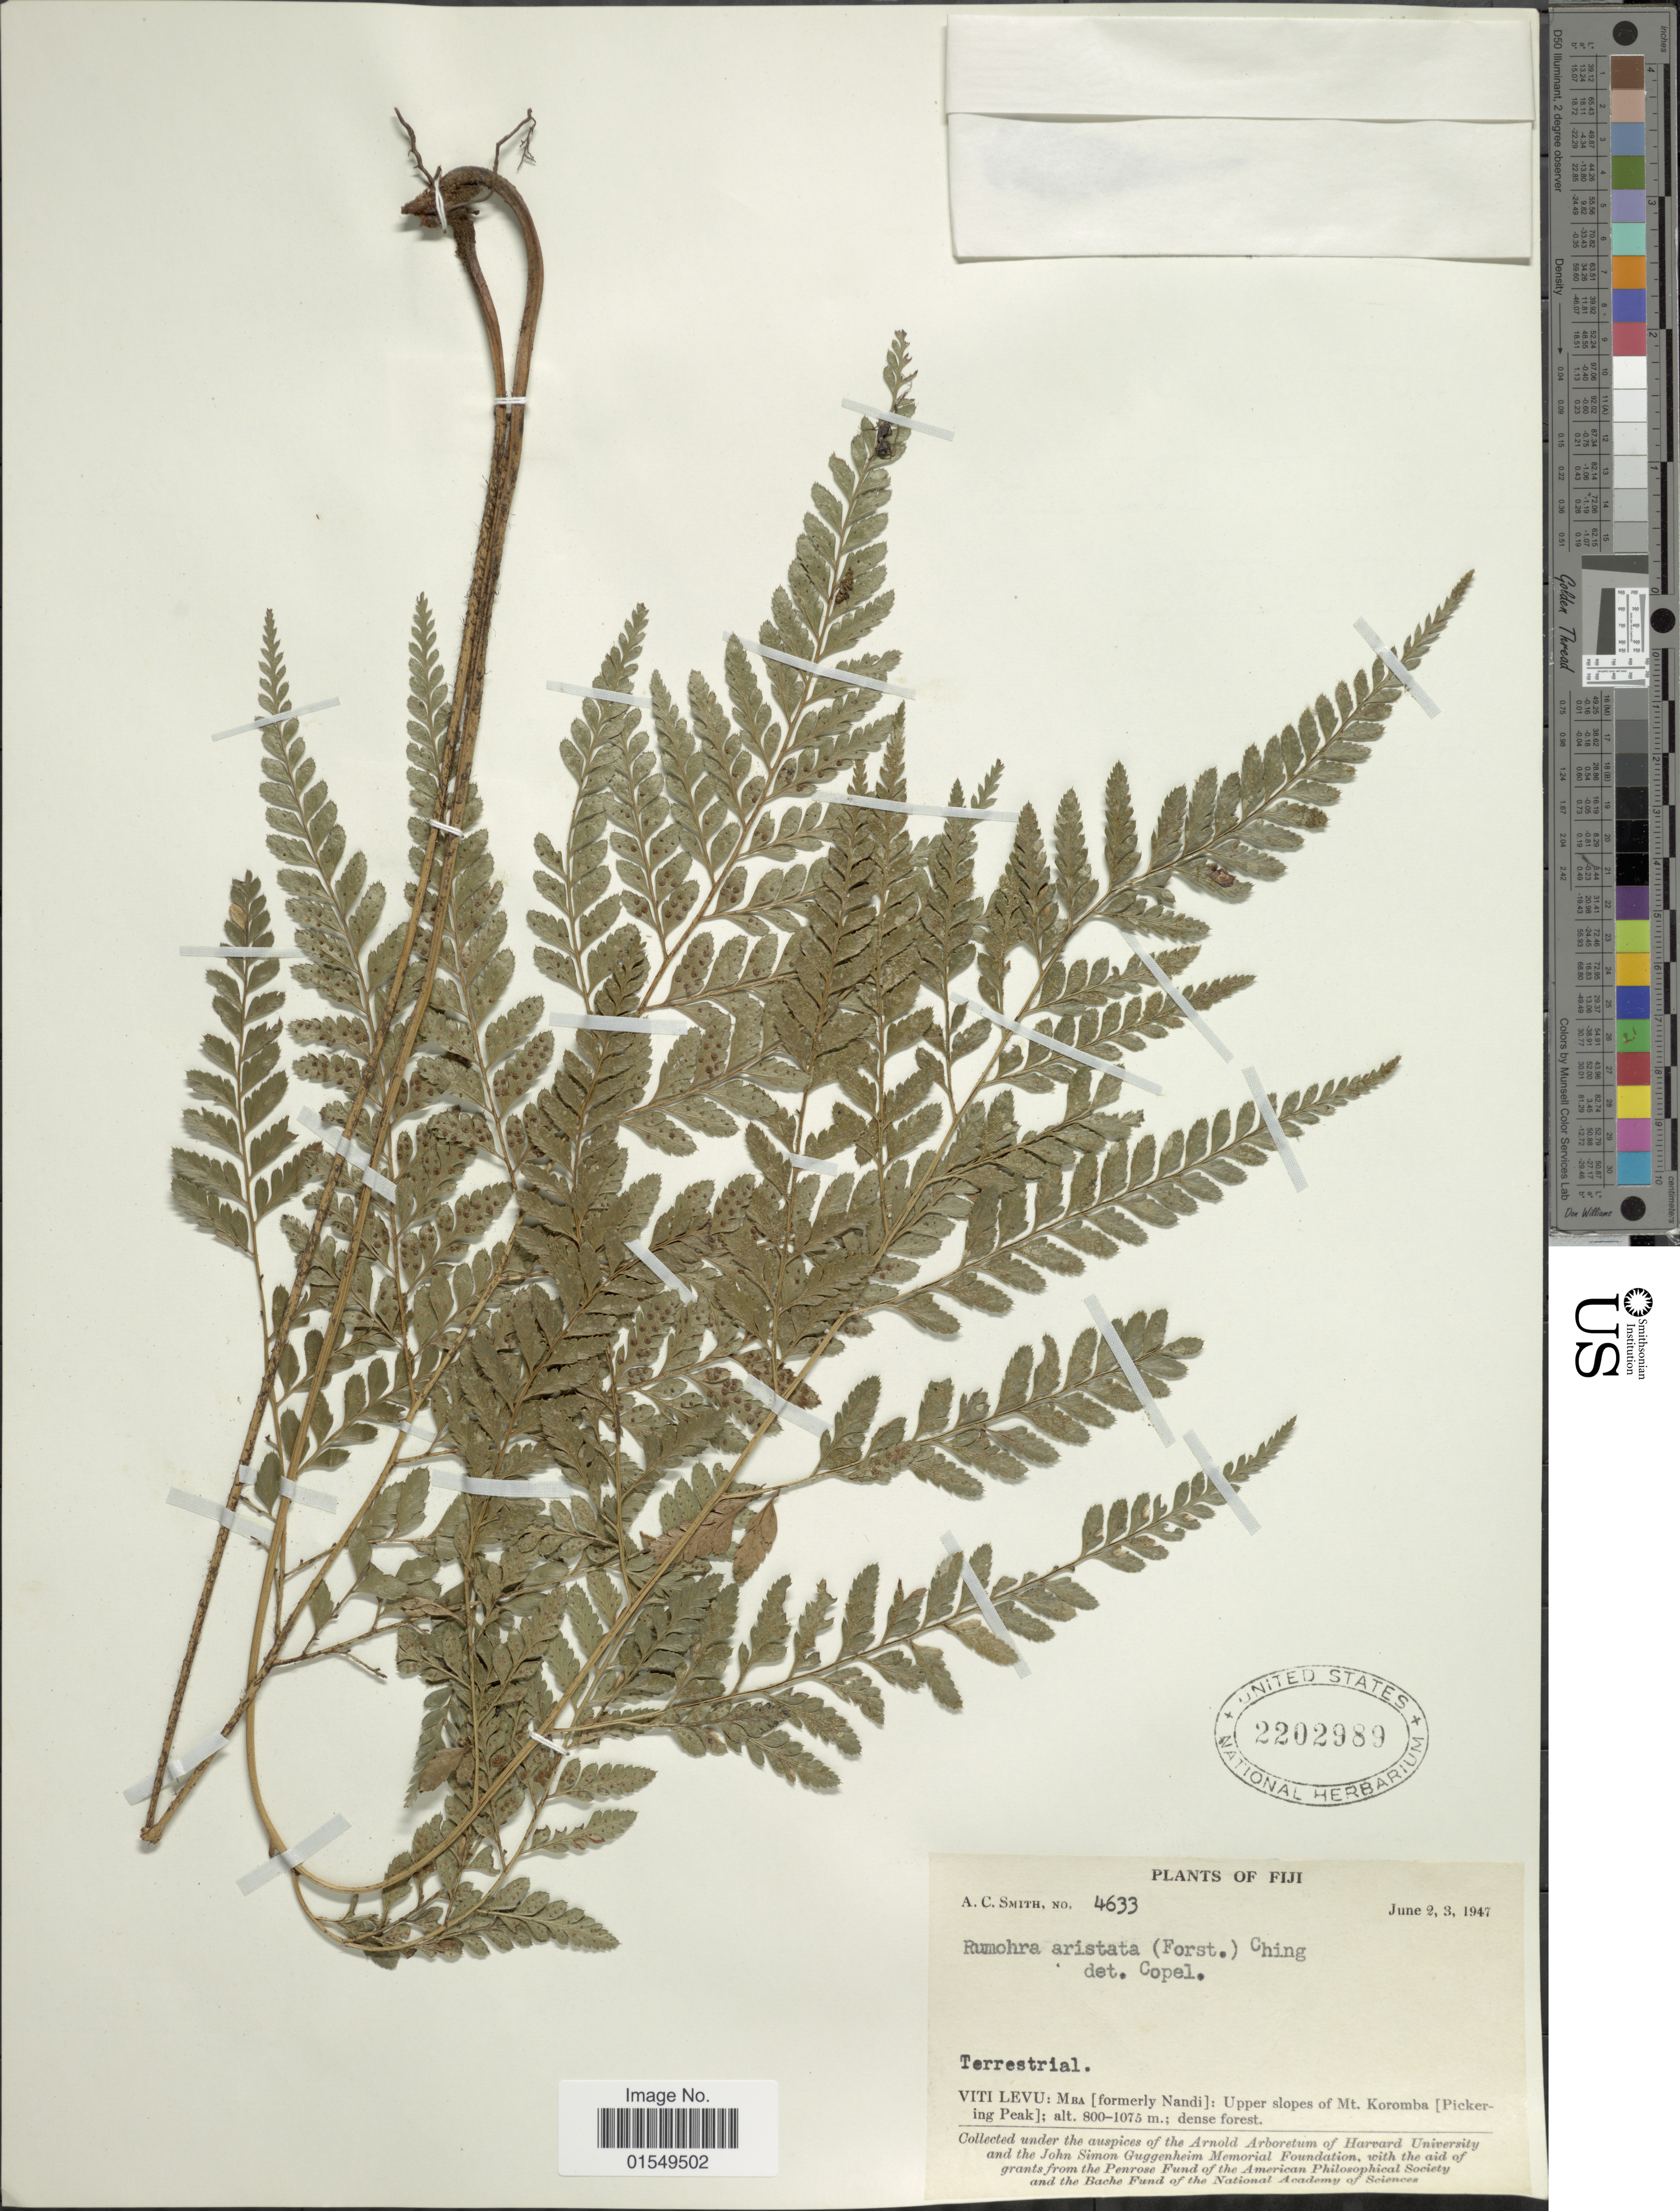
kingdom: Plantae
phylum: Tracheophyta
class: Polypodiopsida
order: Polypodiales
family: Dryopteridaceae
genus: Arachniodes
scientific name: Arachniodes aristata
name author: (G. Forst.) Tindale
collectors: A. C. Smith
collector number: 4633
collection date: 1947-06-02/1947-06-03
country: Fiji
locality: Viti Levu: Mba (formerly Nandi): upper slopes of Mt. Koromba (Pickering Peak)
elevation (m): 800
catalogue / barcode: US 2202989